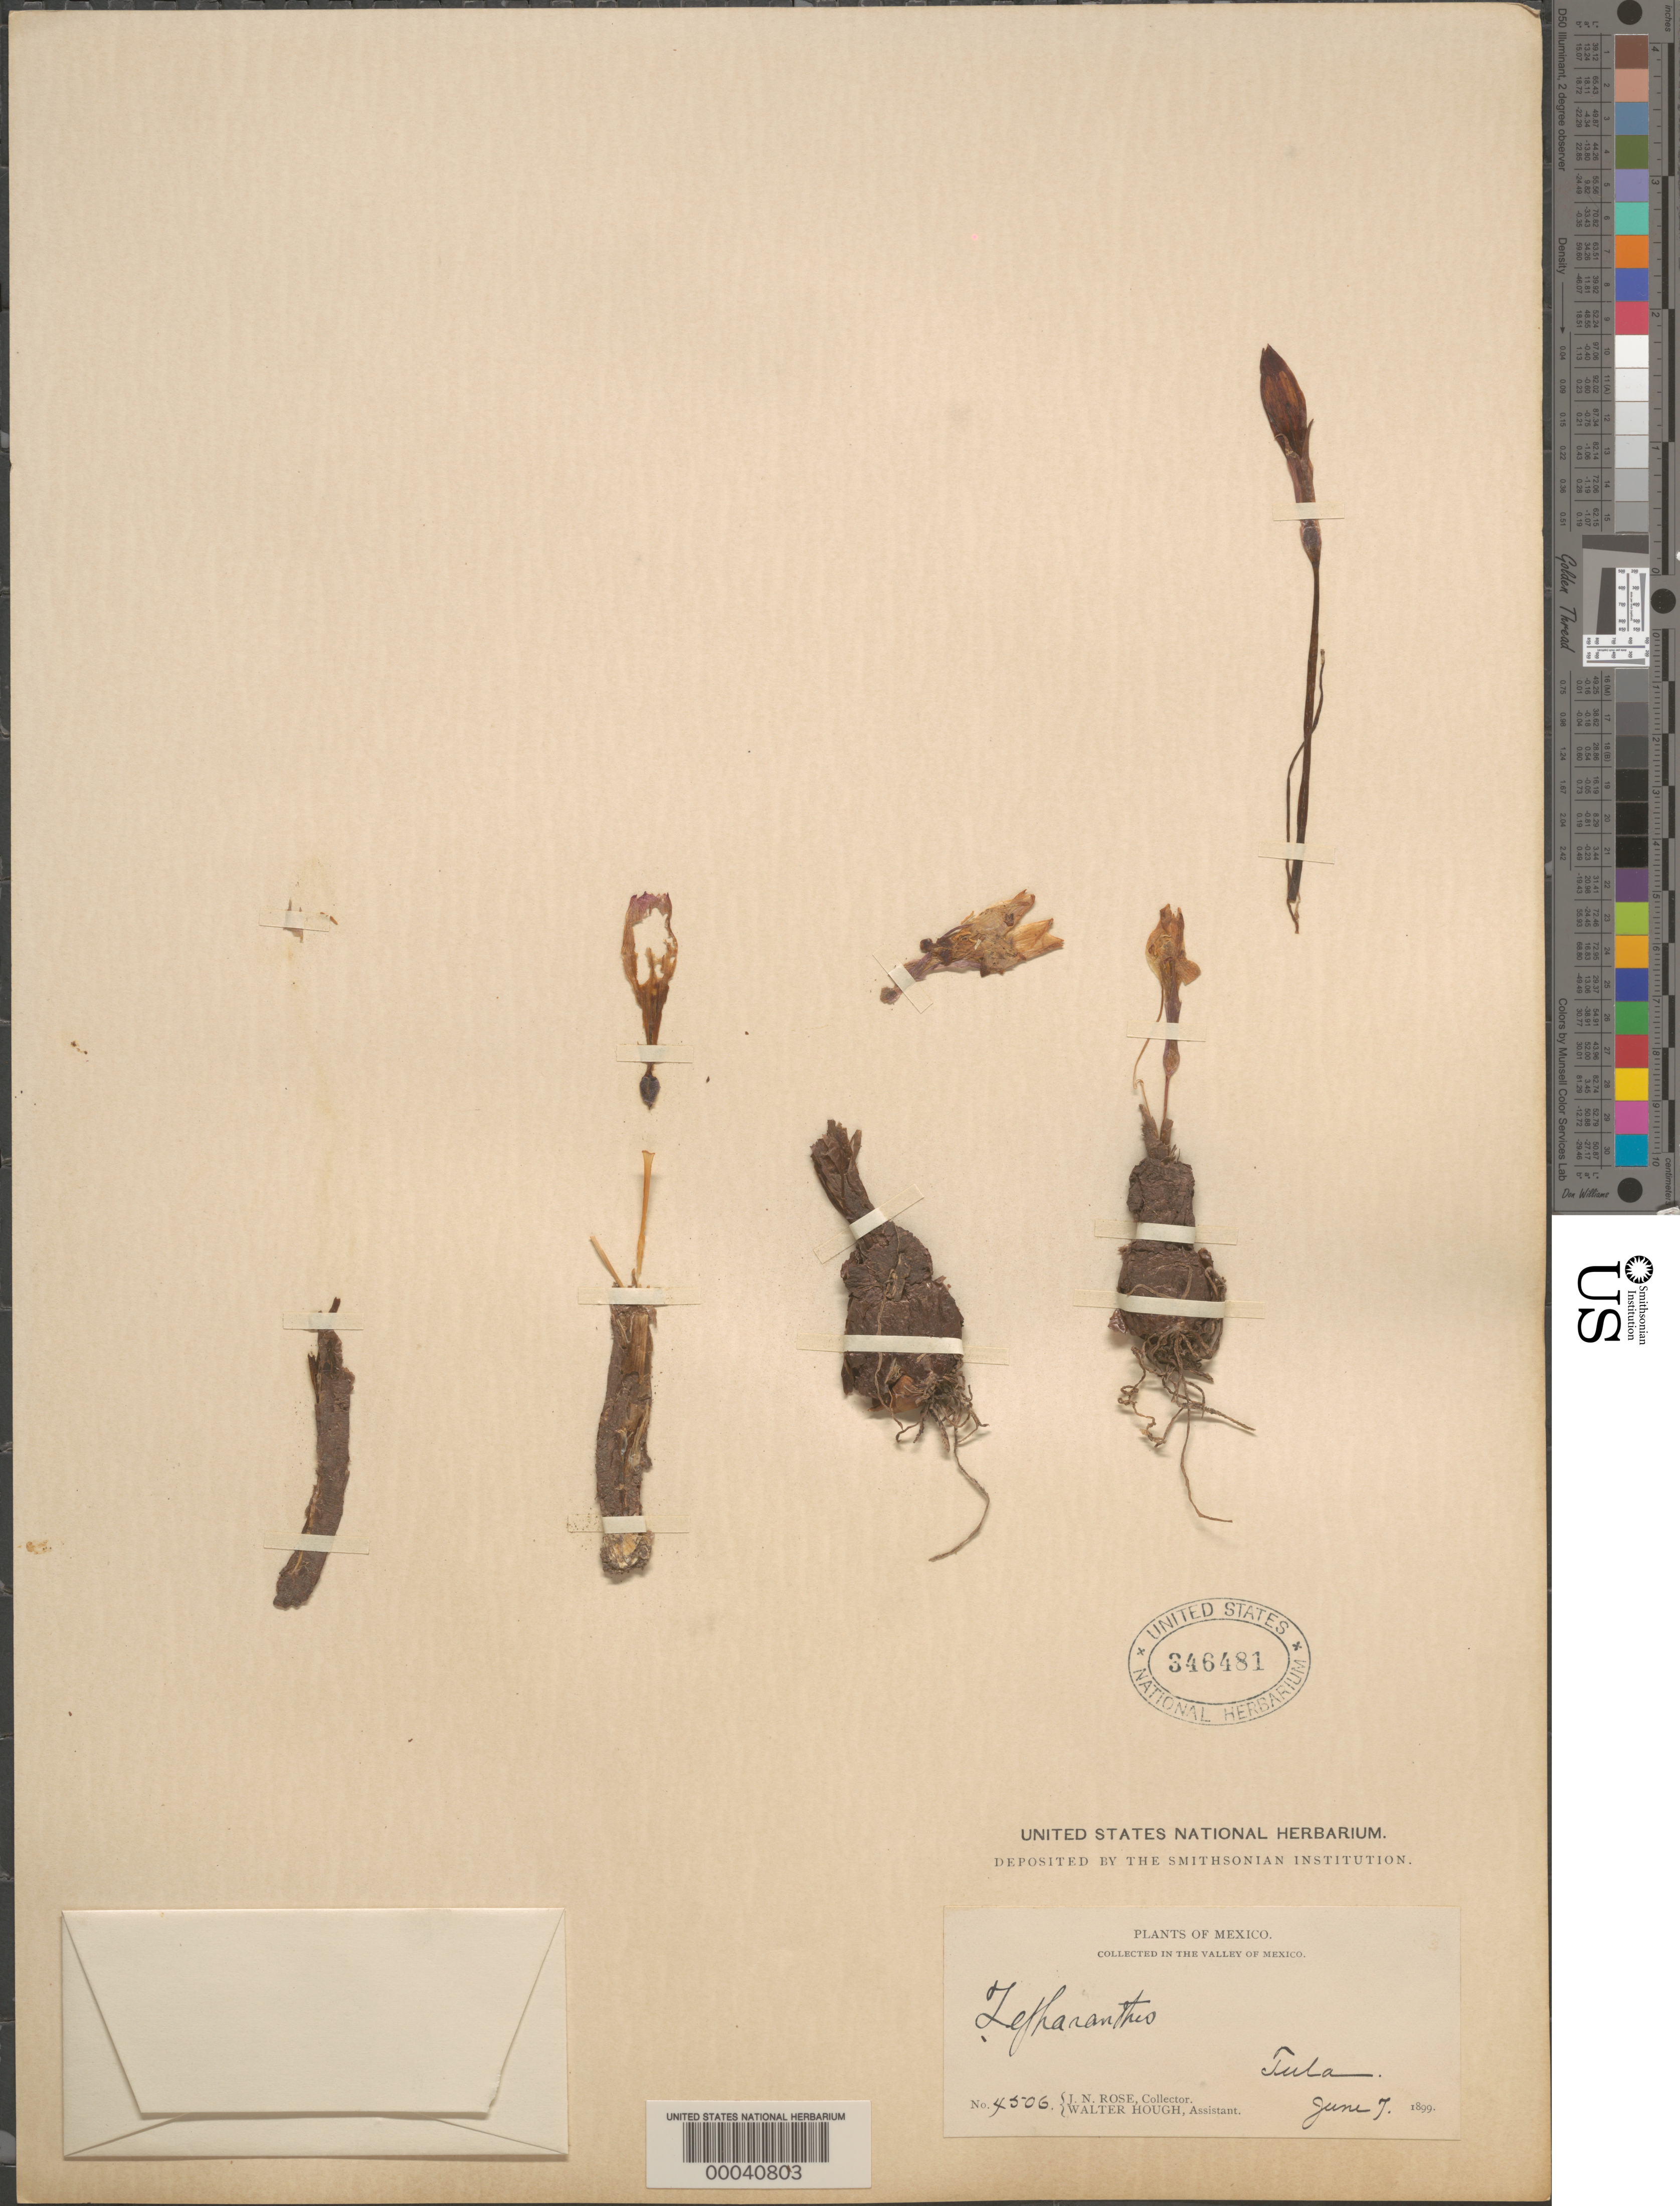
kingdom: Plantae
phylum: Tracheophyta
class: Liliopsida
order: Asparagales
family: Amaryllidaceae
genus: Zephyranthes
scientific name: Zephyranthes sp.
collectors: J. N. Rose & W. Hough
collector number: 4506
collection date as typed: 07 Jun 1899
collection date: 1899-06-07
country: Mexico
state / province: México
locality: Valley of Mexico, Tula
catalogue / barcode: US 346481